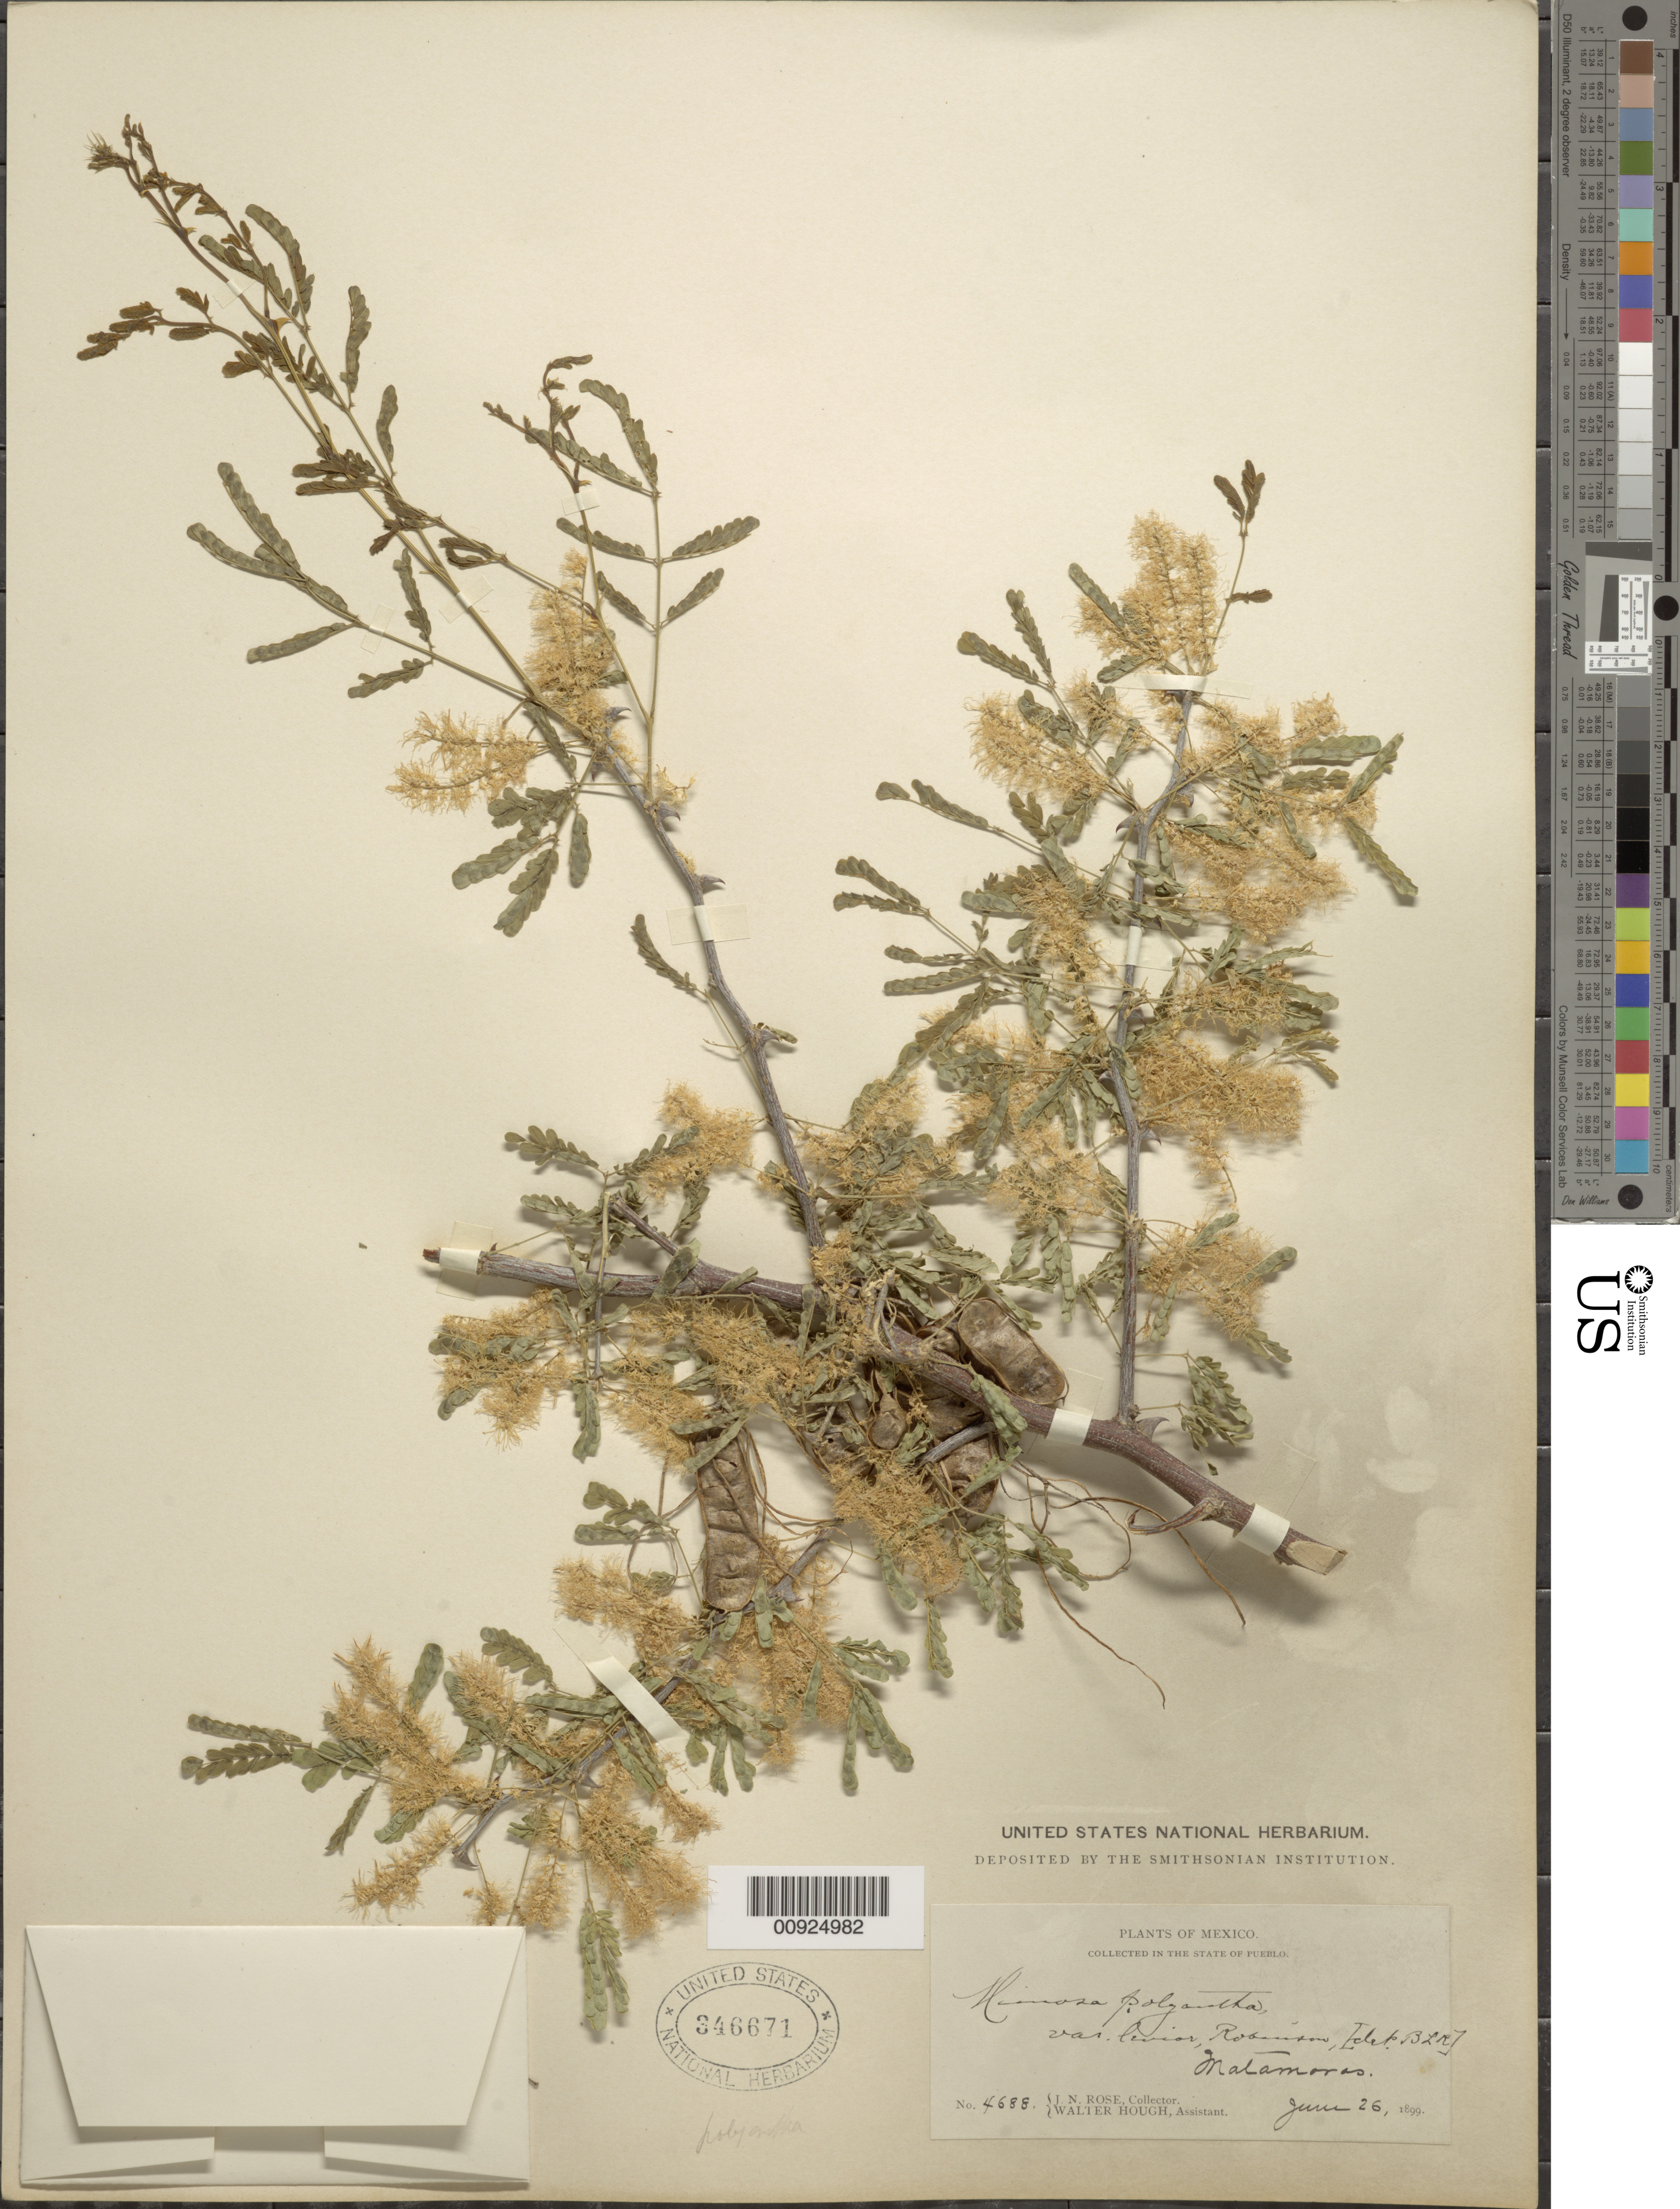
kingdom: Plantae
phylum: Tracheophyta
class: Magnoliopsida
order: Fabales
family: Fabaceae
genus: Mimosa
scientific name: Mimosa polyantha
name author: Benth.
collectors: J. N. Rose & W. Hough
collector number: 4688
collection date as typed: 26 Jun 1899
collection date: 1899-06-26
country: Mexico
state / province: Puebla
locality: Matamoros.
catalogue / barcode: US 346671